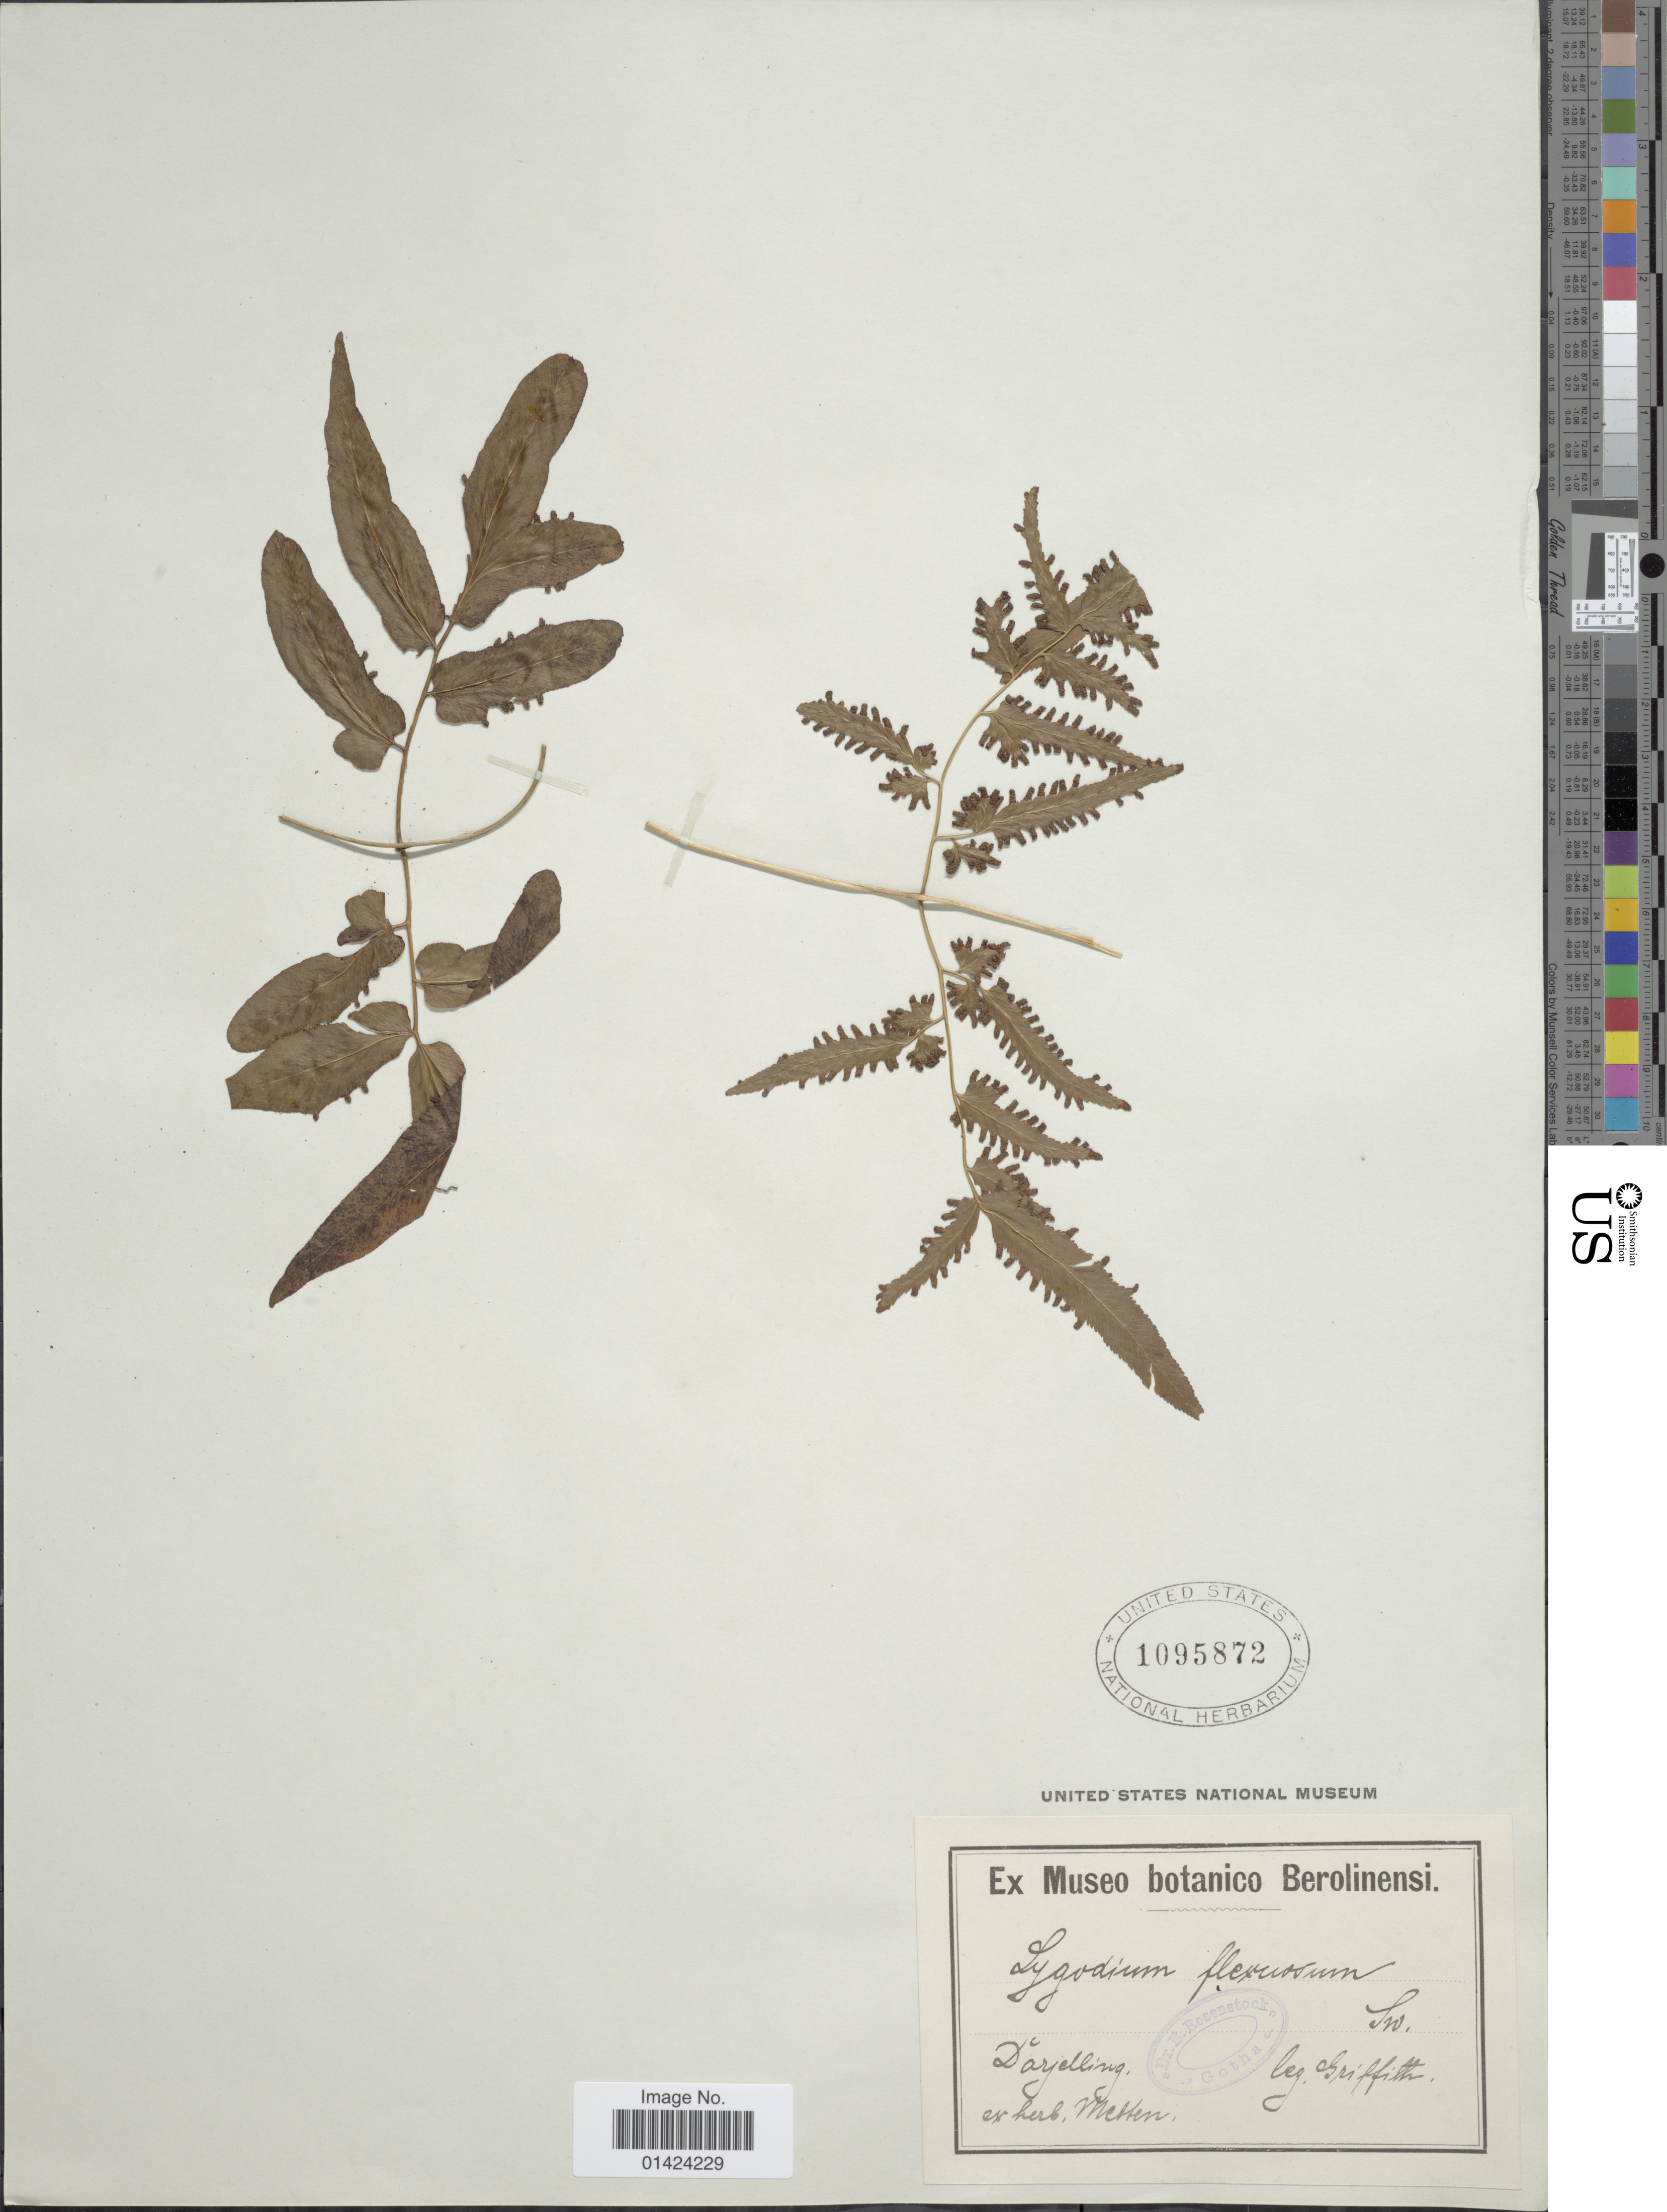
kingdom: Plantae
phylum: Tracheophyta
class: Polypodiopsida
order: Schizaeales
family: Lygodiaceae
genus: Lygodium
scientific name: Lygodium flexuosum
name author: Sw.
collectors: -. Griffith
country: India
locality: Darjeeling.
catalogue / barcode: US 1095872